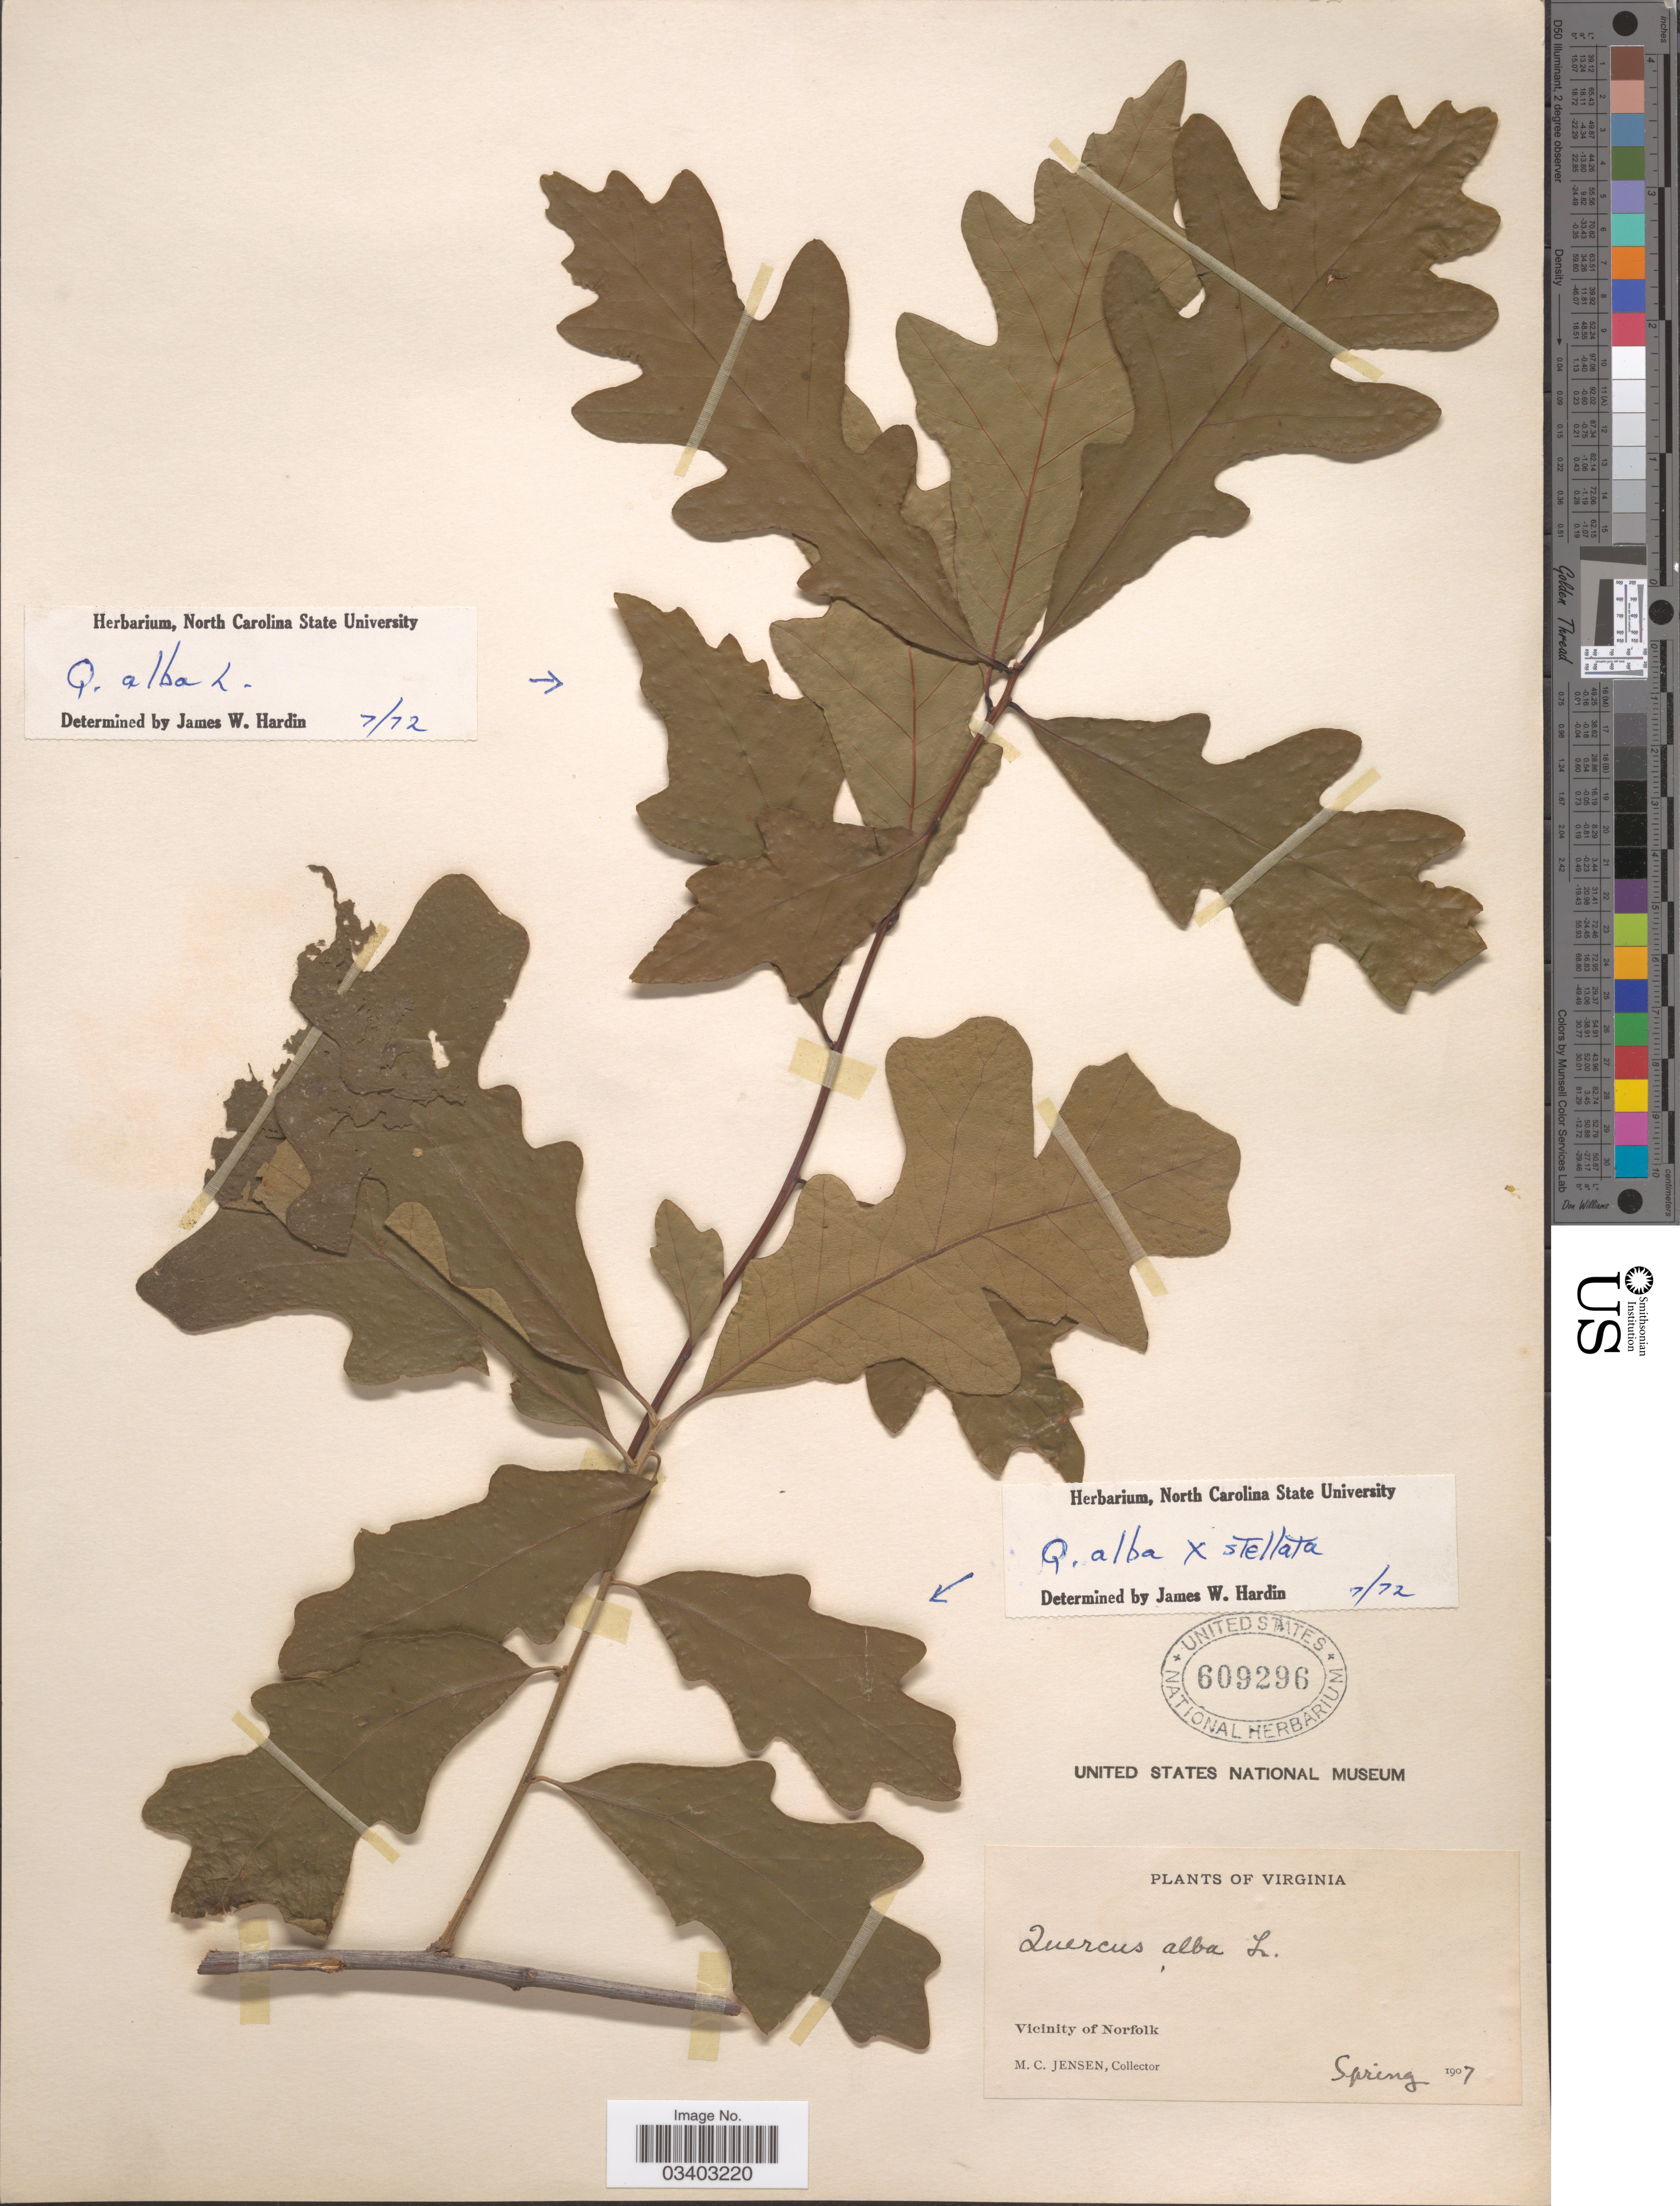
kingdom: Plantae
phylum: Tracheophyta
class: Magnoliopsida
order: Fagales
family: Fagaceae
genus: Quercus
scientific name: Quercus alba x Q. stellata Wangenh.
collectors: M. C. Jensen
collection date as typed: Spring 1907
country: United States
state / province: Virginia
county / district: City of Norfolk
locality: Vicinity of Norfolk.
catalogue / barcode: US 609296